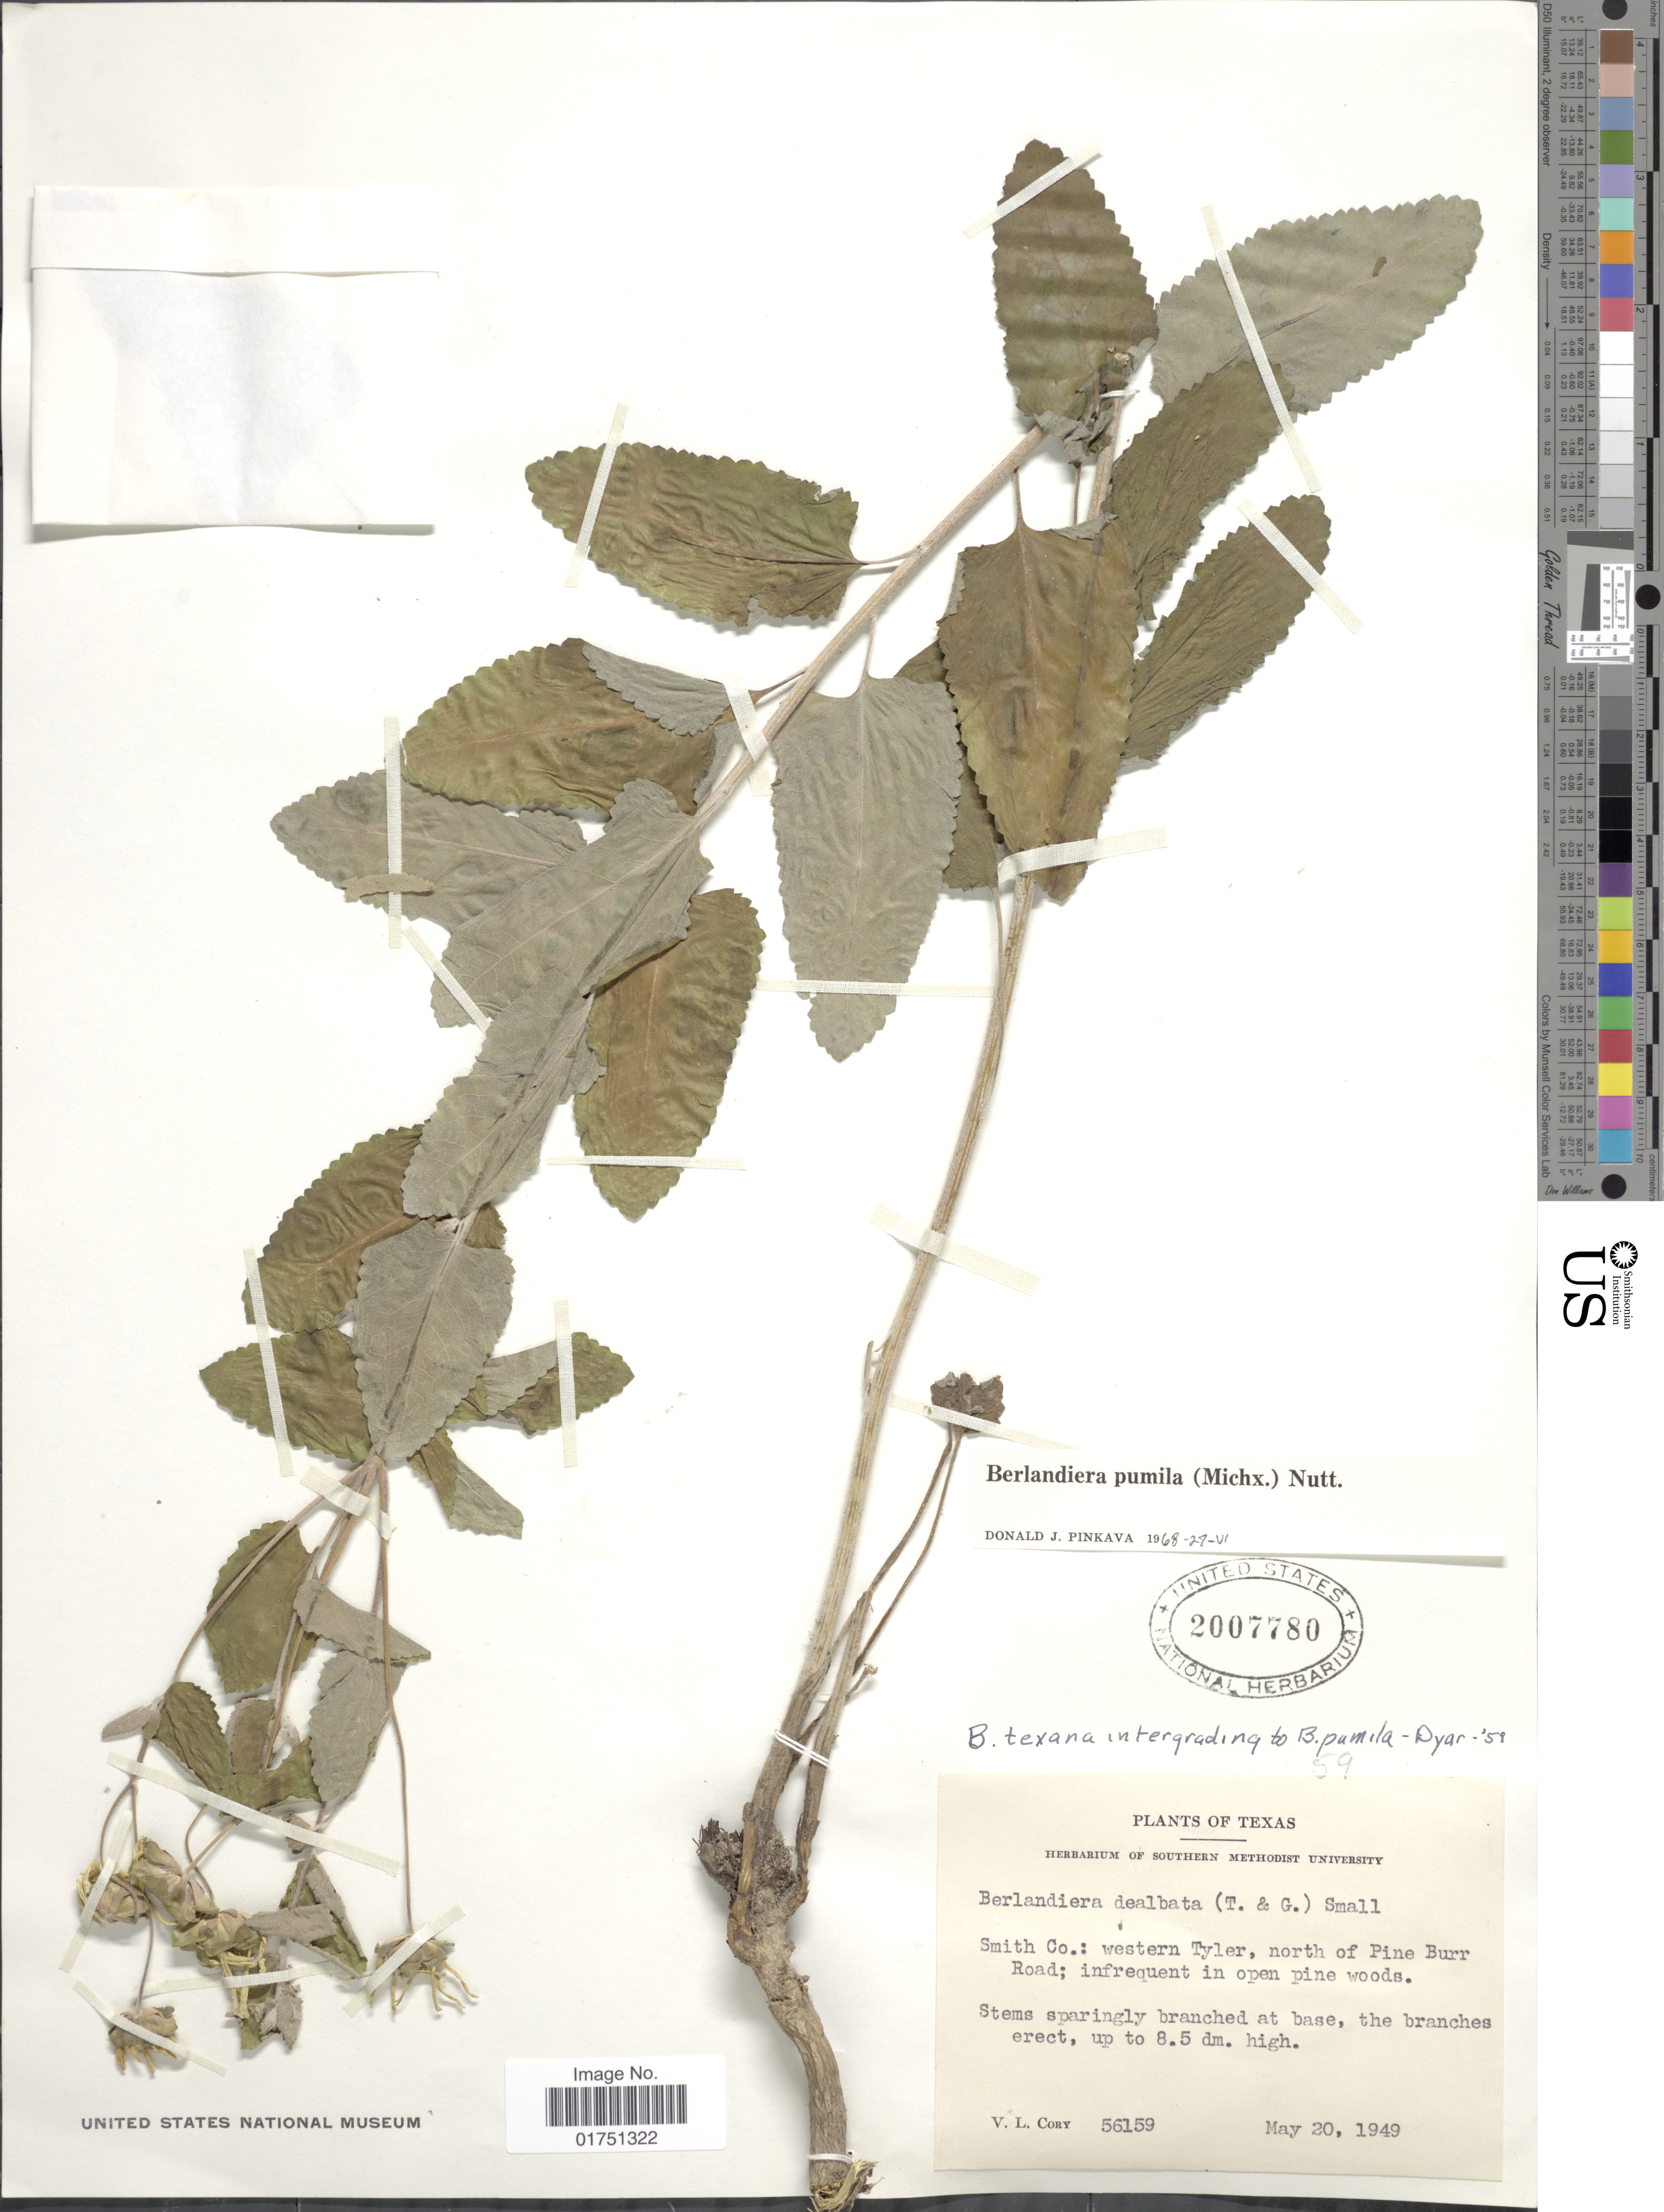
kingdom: Plantae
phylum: Tracheophyta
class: Magnoliopsida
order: Asterales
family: Asteraceae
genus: Berlandiera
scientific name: Berlandiera pumila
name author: (Michx.) Nutt.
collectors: V. Cory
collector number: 56159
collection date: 1949-05-20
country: United States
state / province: Texas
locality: Smith Co.: western Tyler, north of Pine Burr Road; infrequent in open pine woods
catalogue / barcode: US 2007780